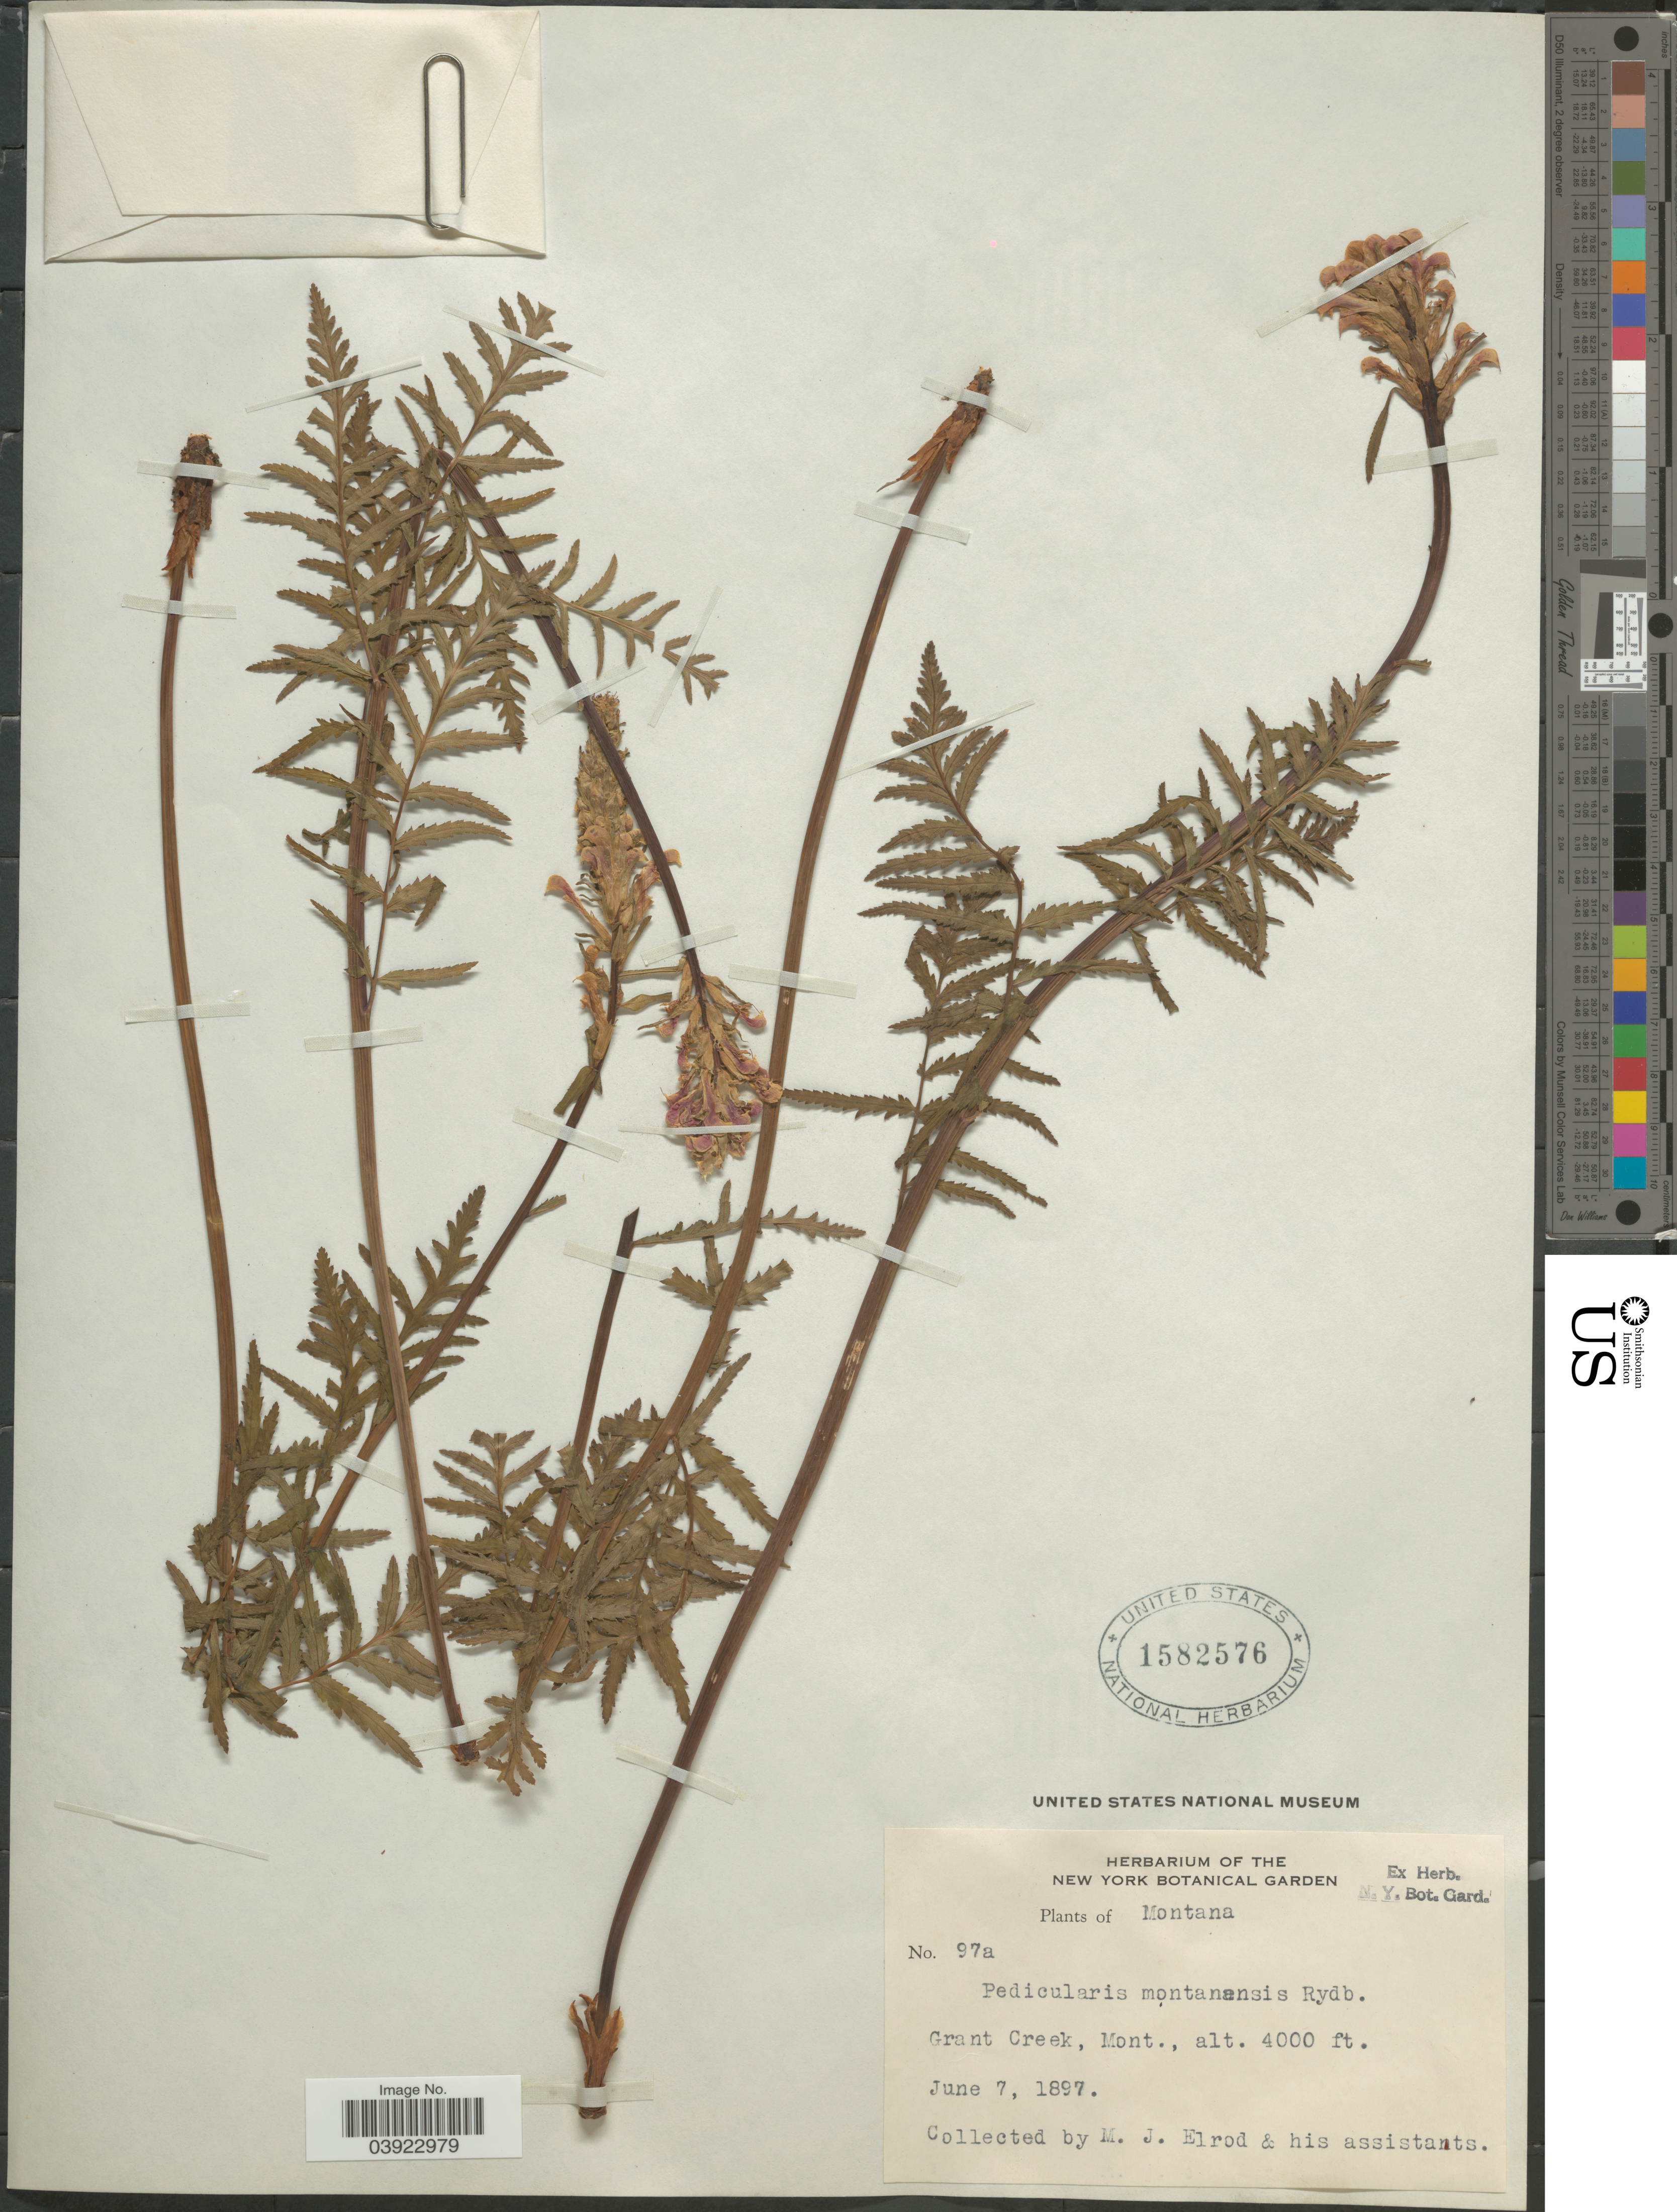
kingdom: Plantae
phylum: Tracheophyta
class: Magnoliopsida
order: Lamiales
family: Orobanchaceae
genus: Pedicularis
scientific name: Pedicularis montanensis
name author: Rydb.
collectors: J. Elrod & et al.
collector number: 97a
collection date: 1897-06-07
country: United States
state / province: Montana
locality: Grant Creek.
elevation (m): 1219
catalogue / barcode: US 1582576